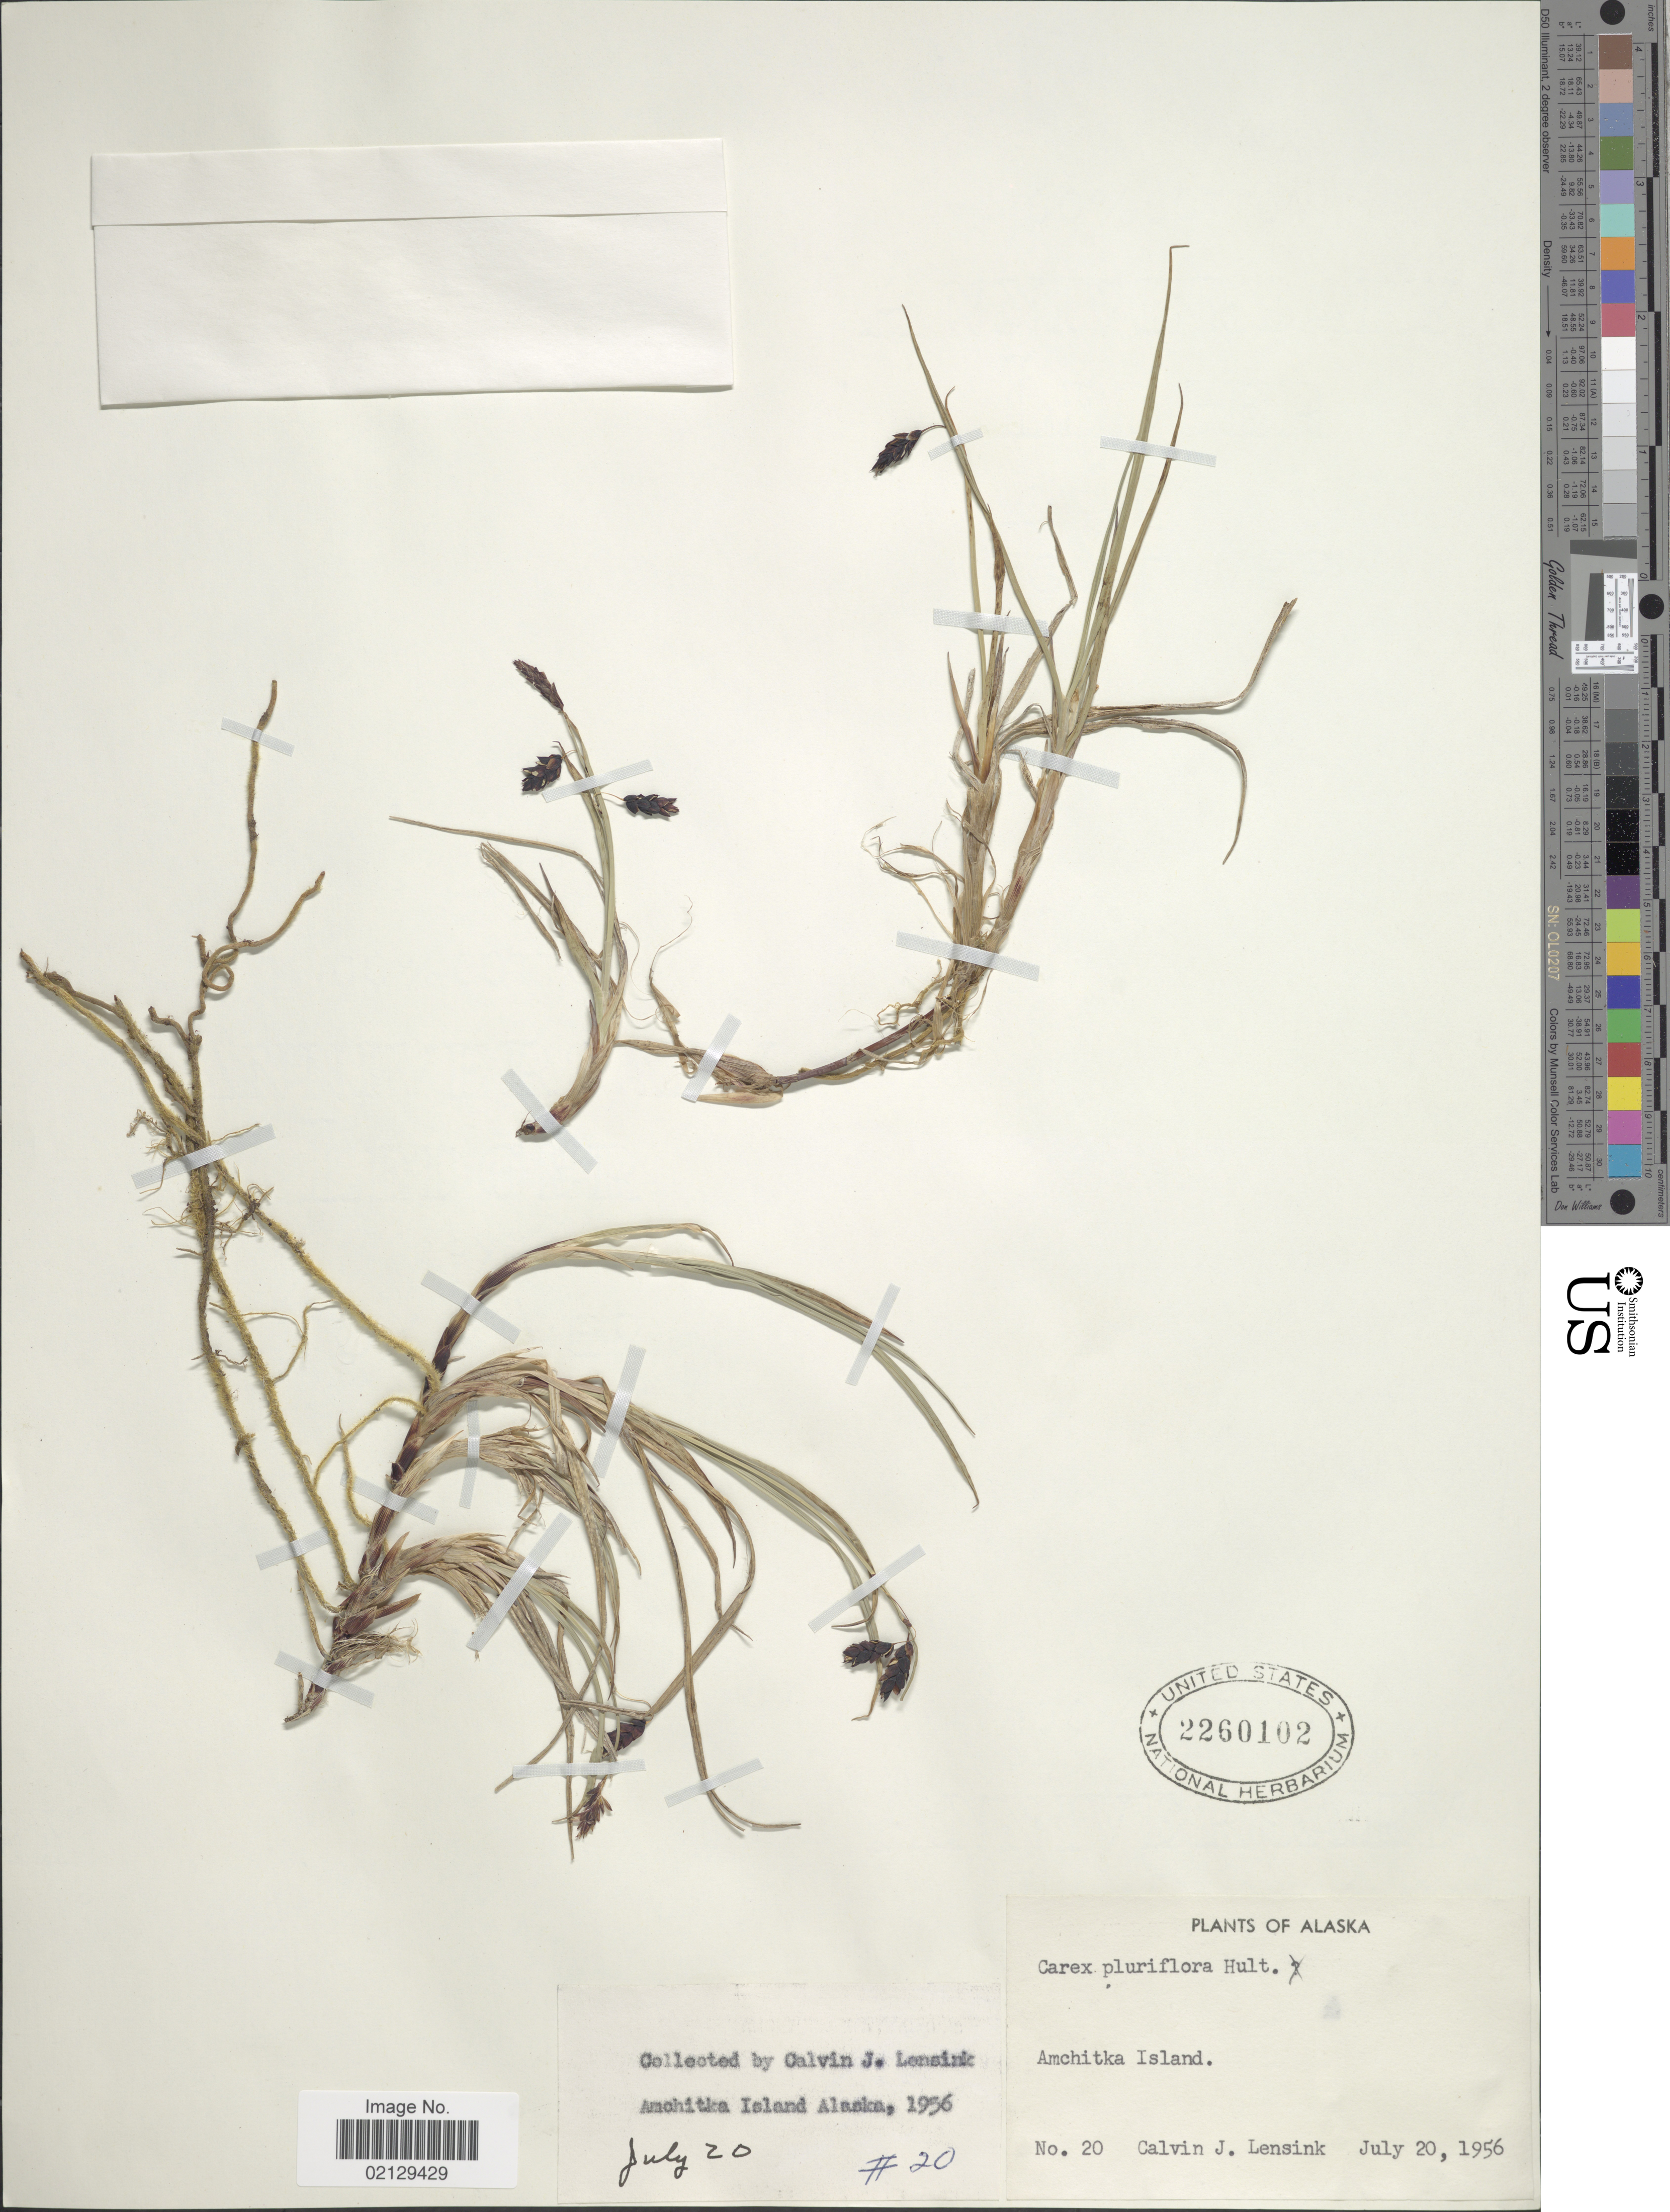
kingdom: Plantae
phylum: Tracheophyta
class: Liliopsida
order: Poales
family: Cyperaceae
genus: Carex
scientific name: Carex pluriflora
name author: Hultén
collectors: C. Lensink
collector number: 20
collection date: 1956-07-20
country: United States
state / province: Alaska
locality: Amchitka Island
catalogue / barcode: US 2260102